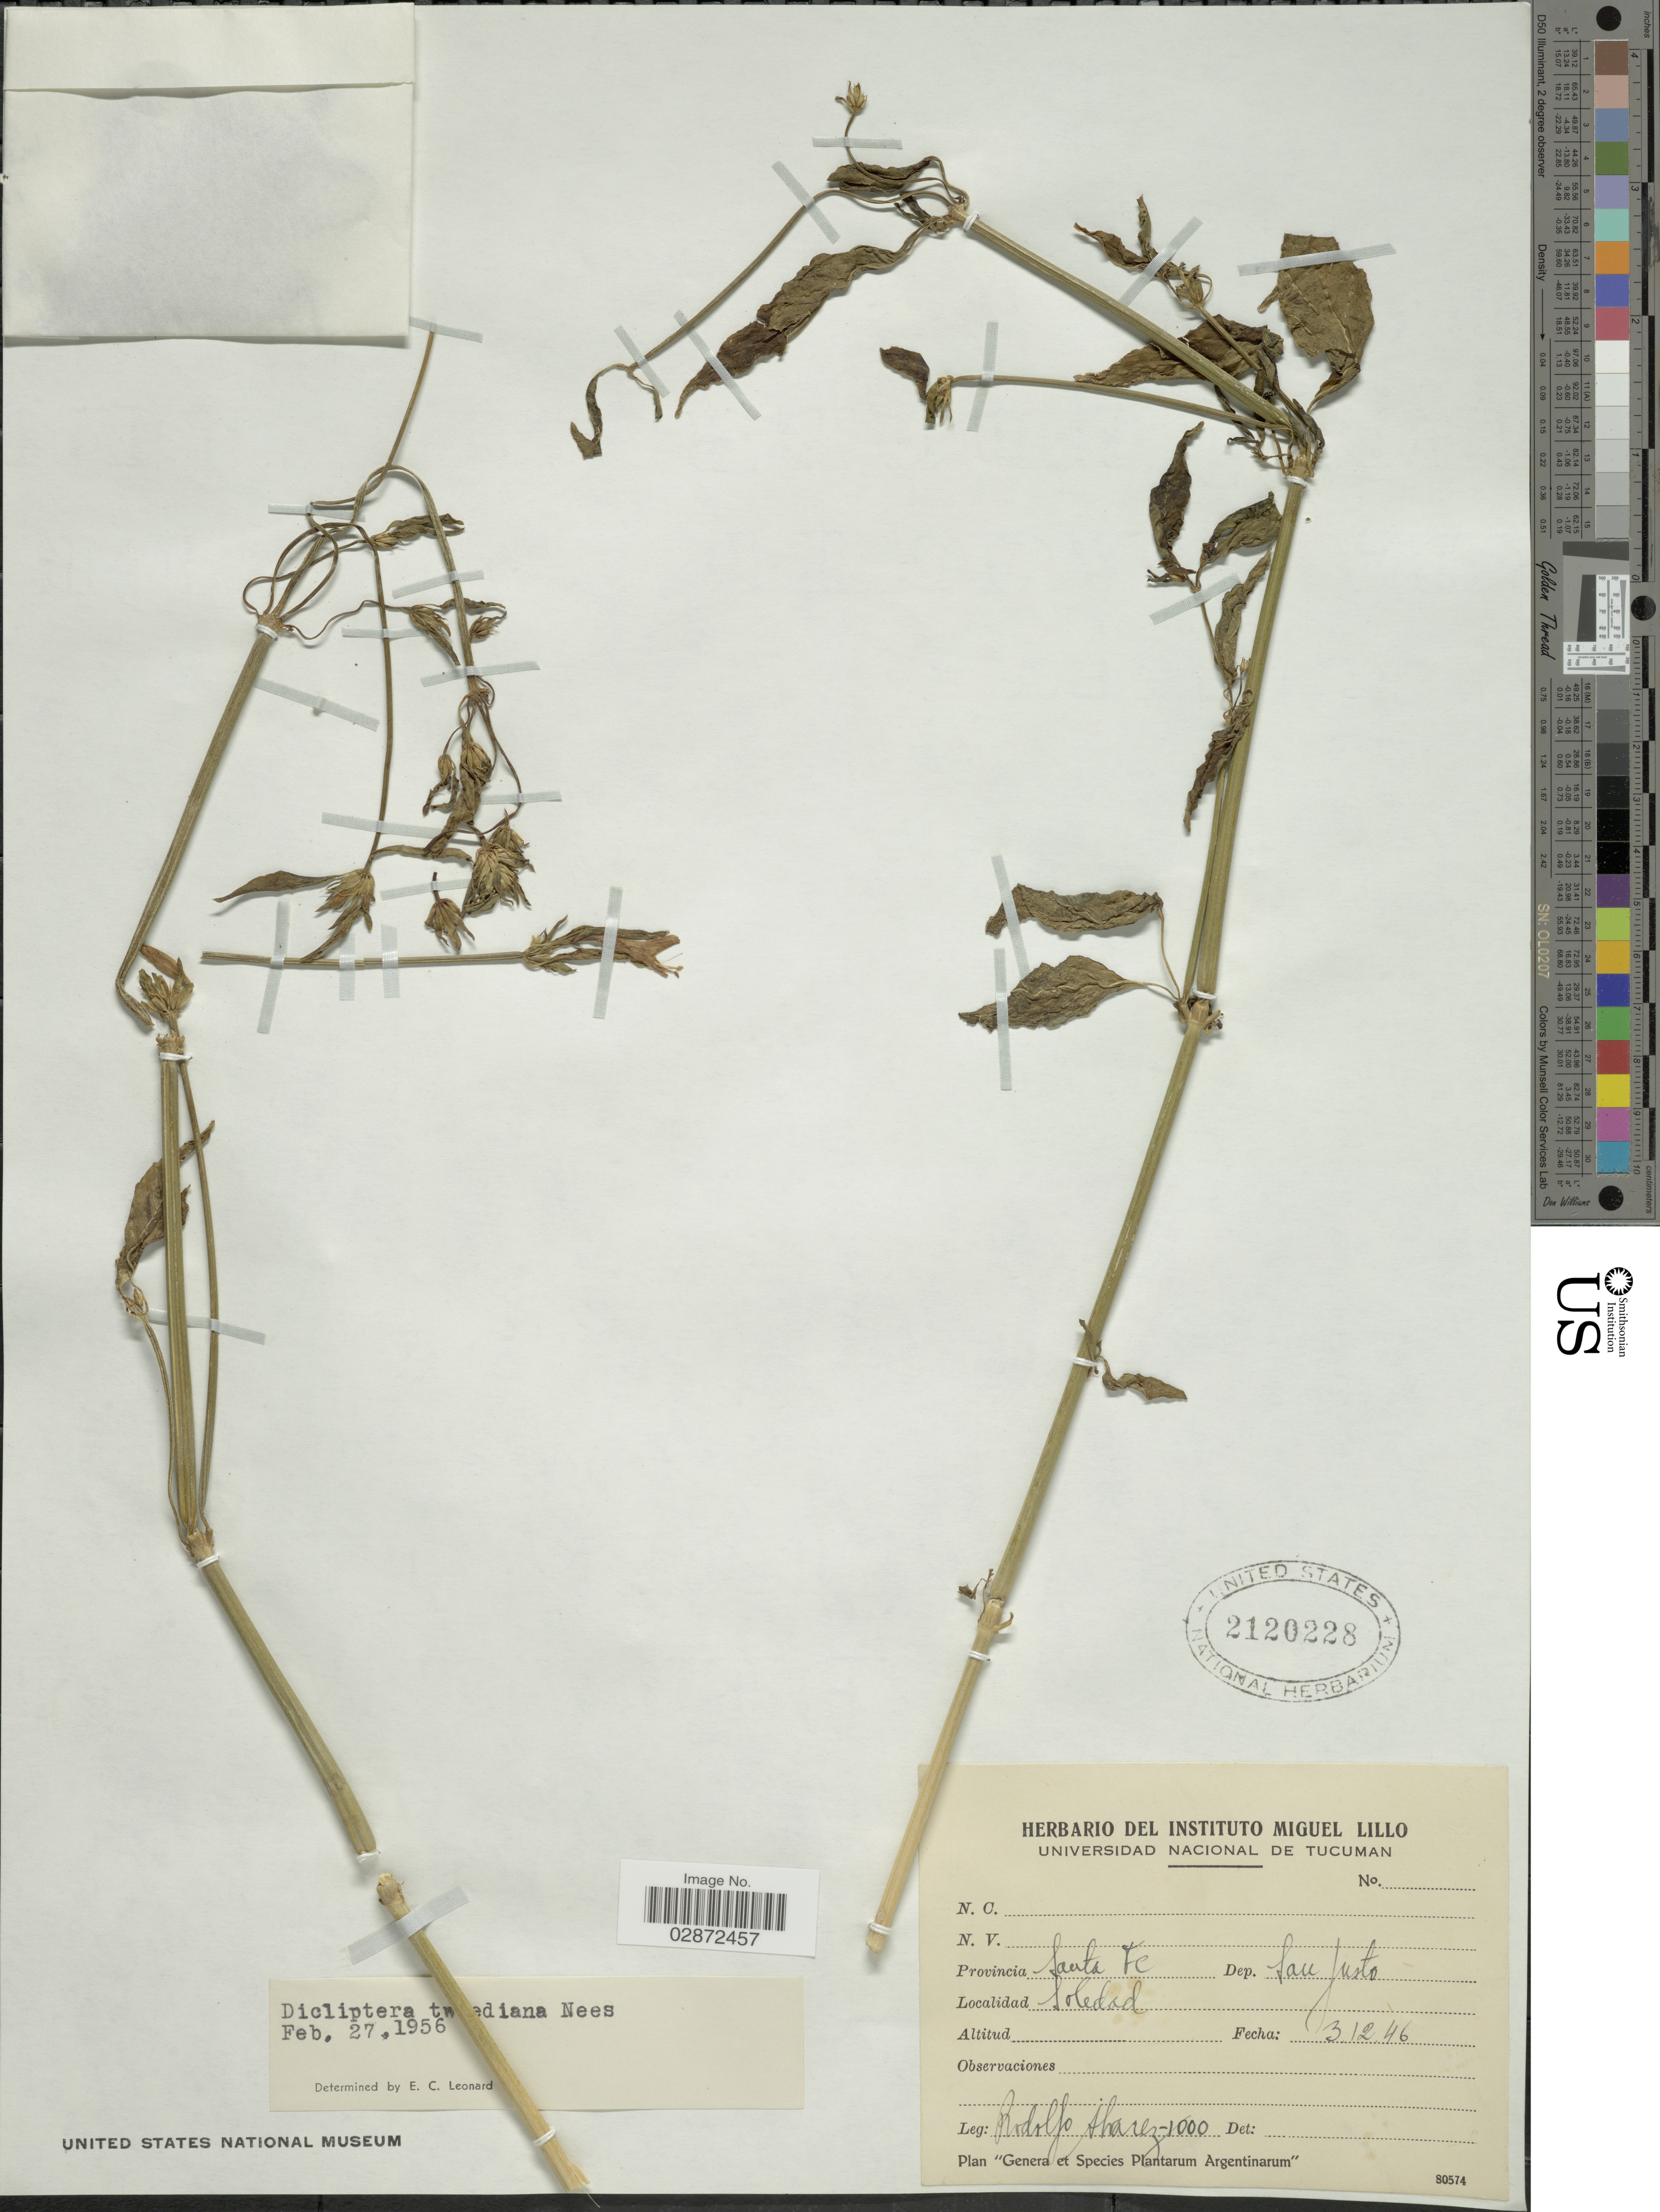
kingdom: Plantae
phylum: Tracheophyta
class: Magnoliopsida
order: Lamiales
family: Acanthaceae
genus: Dicliptera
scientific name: Dicliptera squarrosa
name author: Nees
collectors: R. Álvarez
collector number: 1000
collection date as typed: Transcribed d/m/y: 3/12/46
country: Argentina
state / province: Santa Fe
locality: Provincia Santa Fe. Dep. San Junto. Soledad.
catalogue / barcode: US 2120228